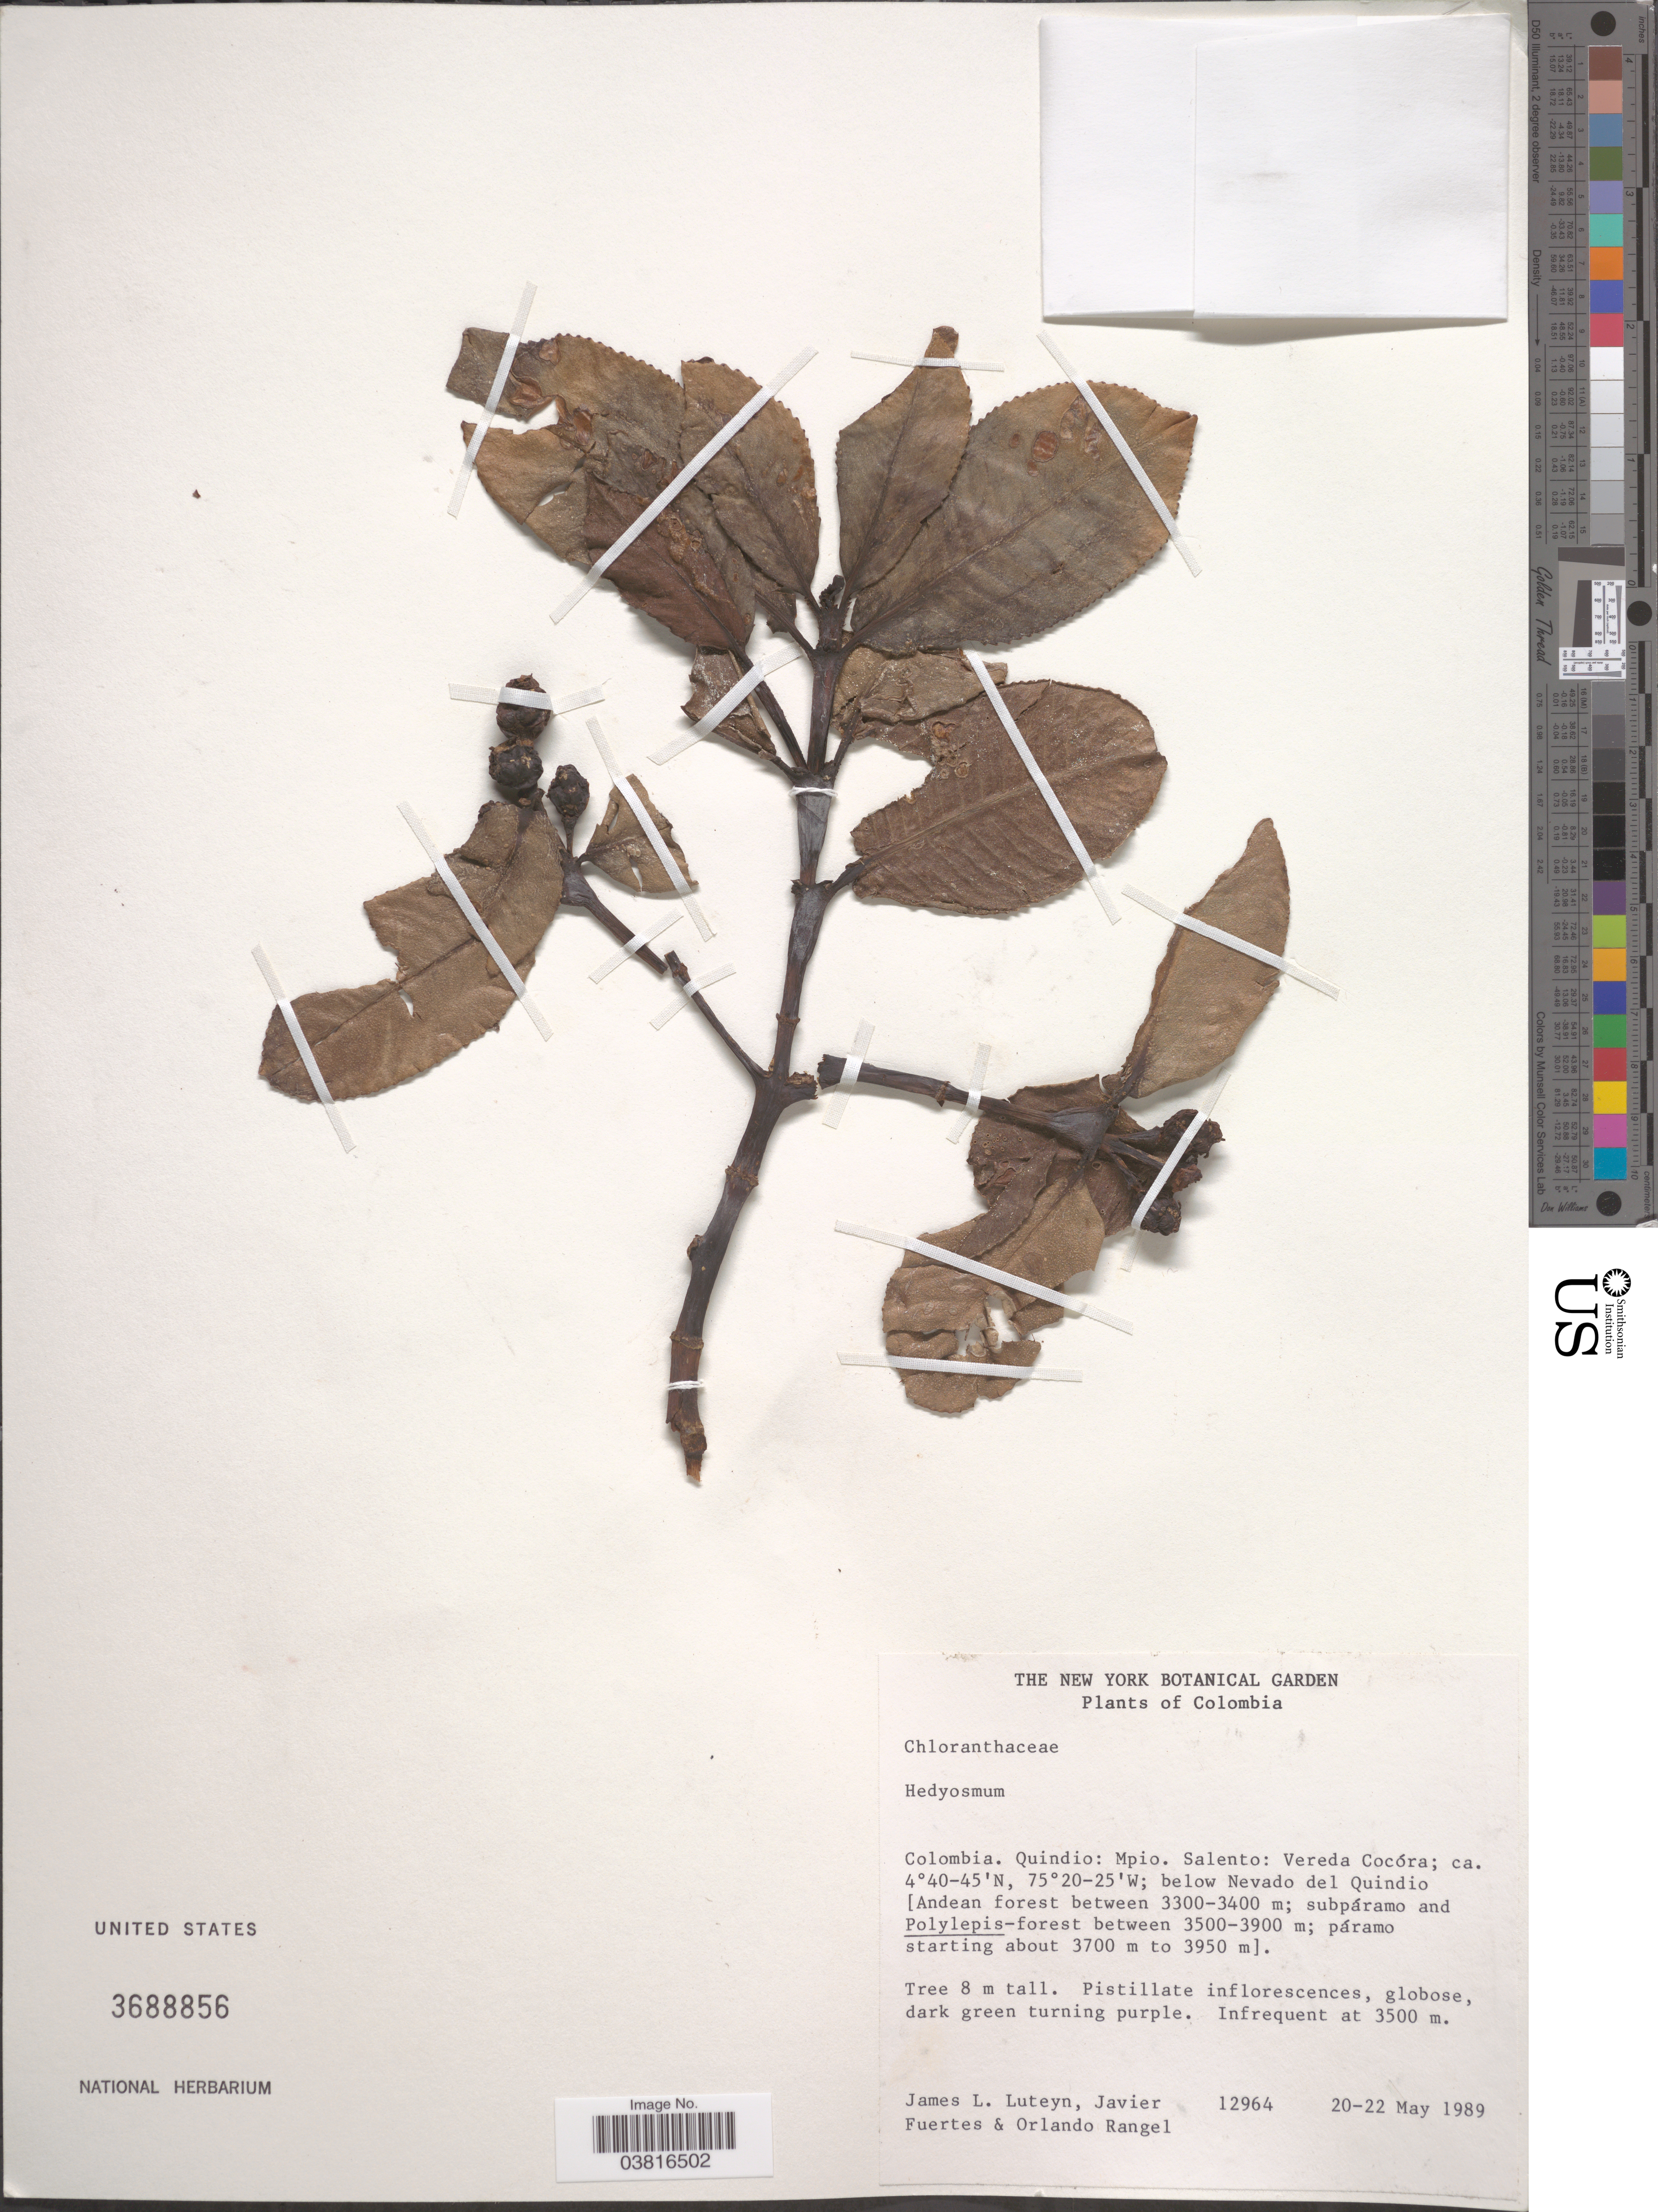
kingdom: Plantae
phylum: Tracheophyta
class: Magnoliopsida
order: Chloranthales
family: Chloranthaceae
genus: Hedyosmum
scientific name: Hedyosmum sp.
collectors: J. L. Luteyn, J. Fuertes & O. Rangel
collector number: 12964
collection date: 1989-05-20/1989-05-22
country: Colombia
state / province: Quindío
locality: Mpio. Salento: Vereda Cocóra; below Nevado del Quindio.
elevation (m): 3500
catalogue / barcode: US 3688856